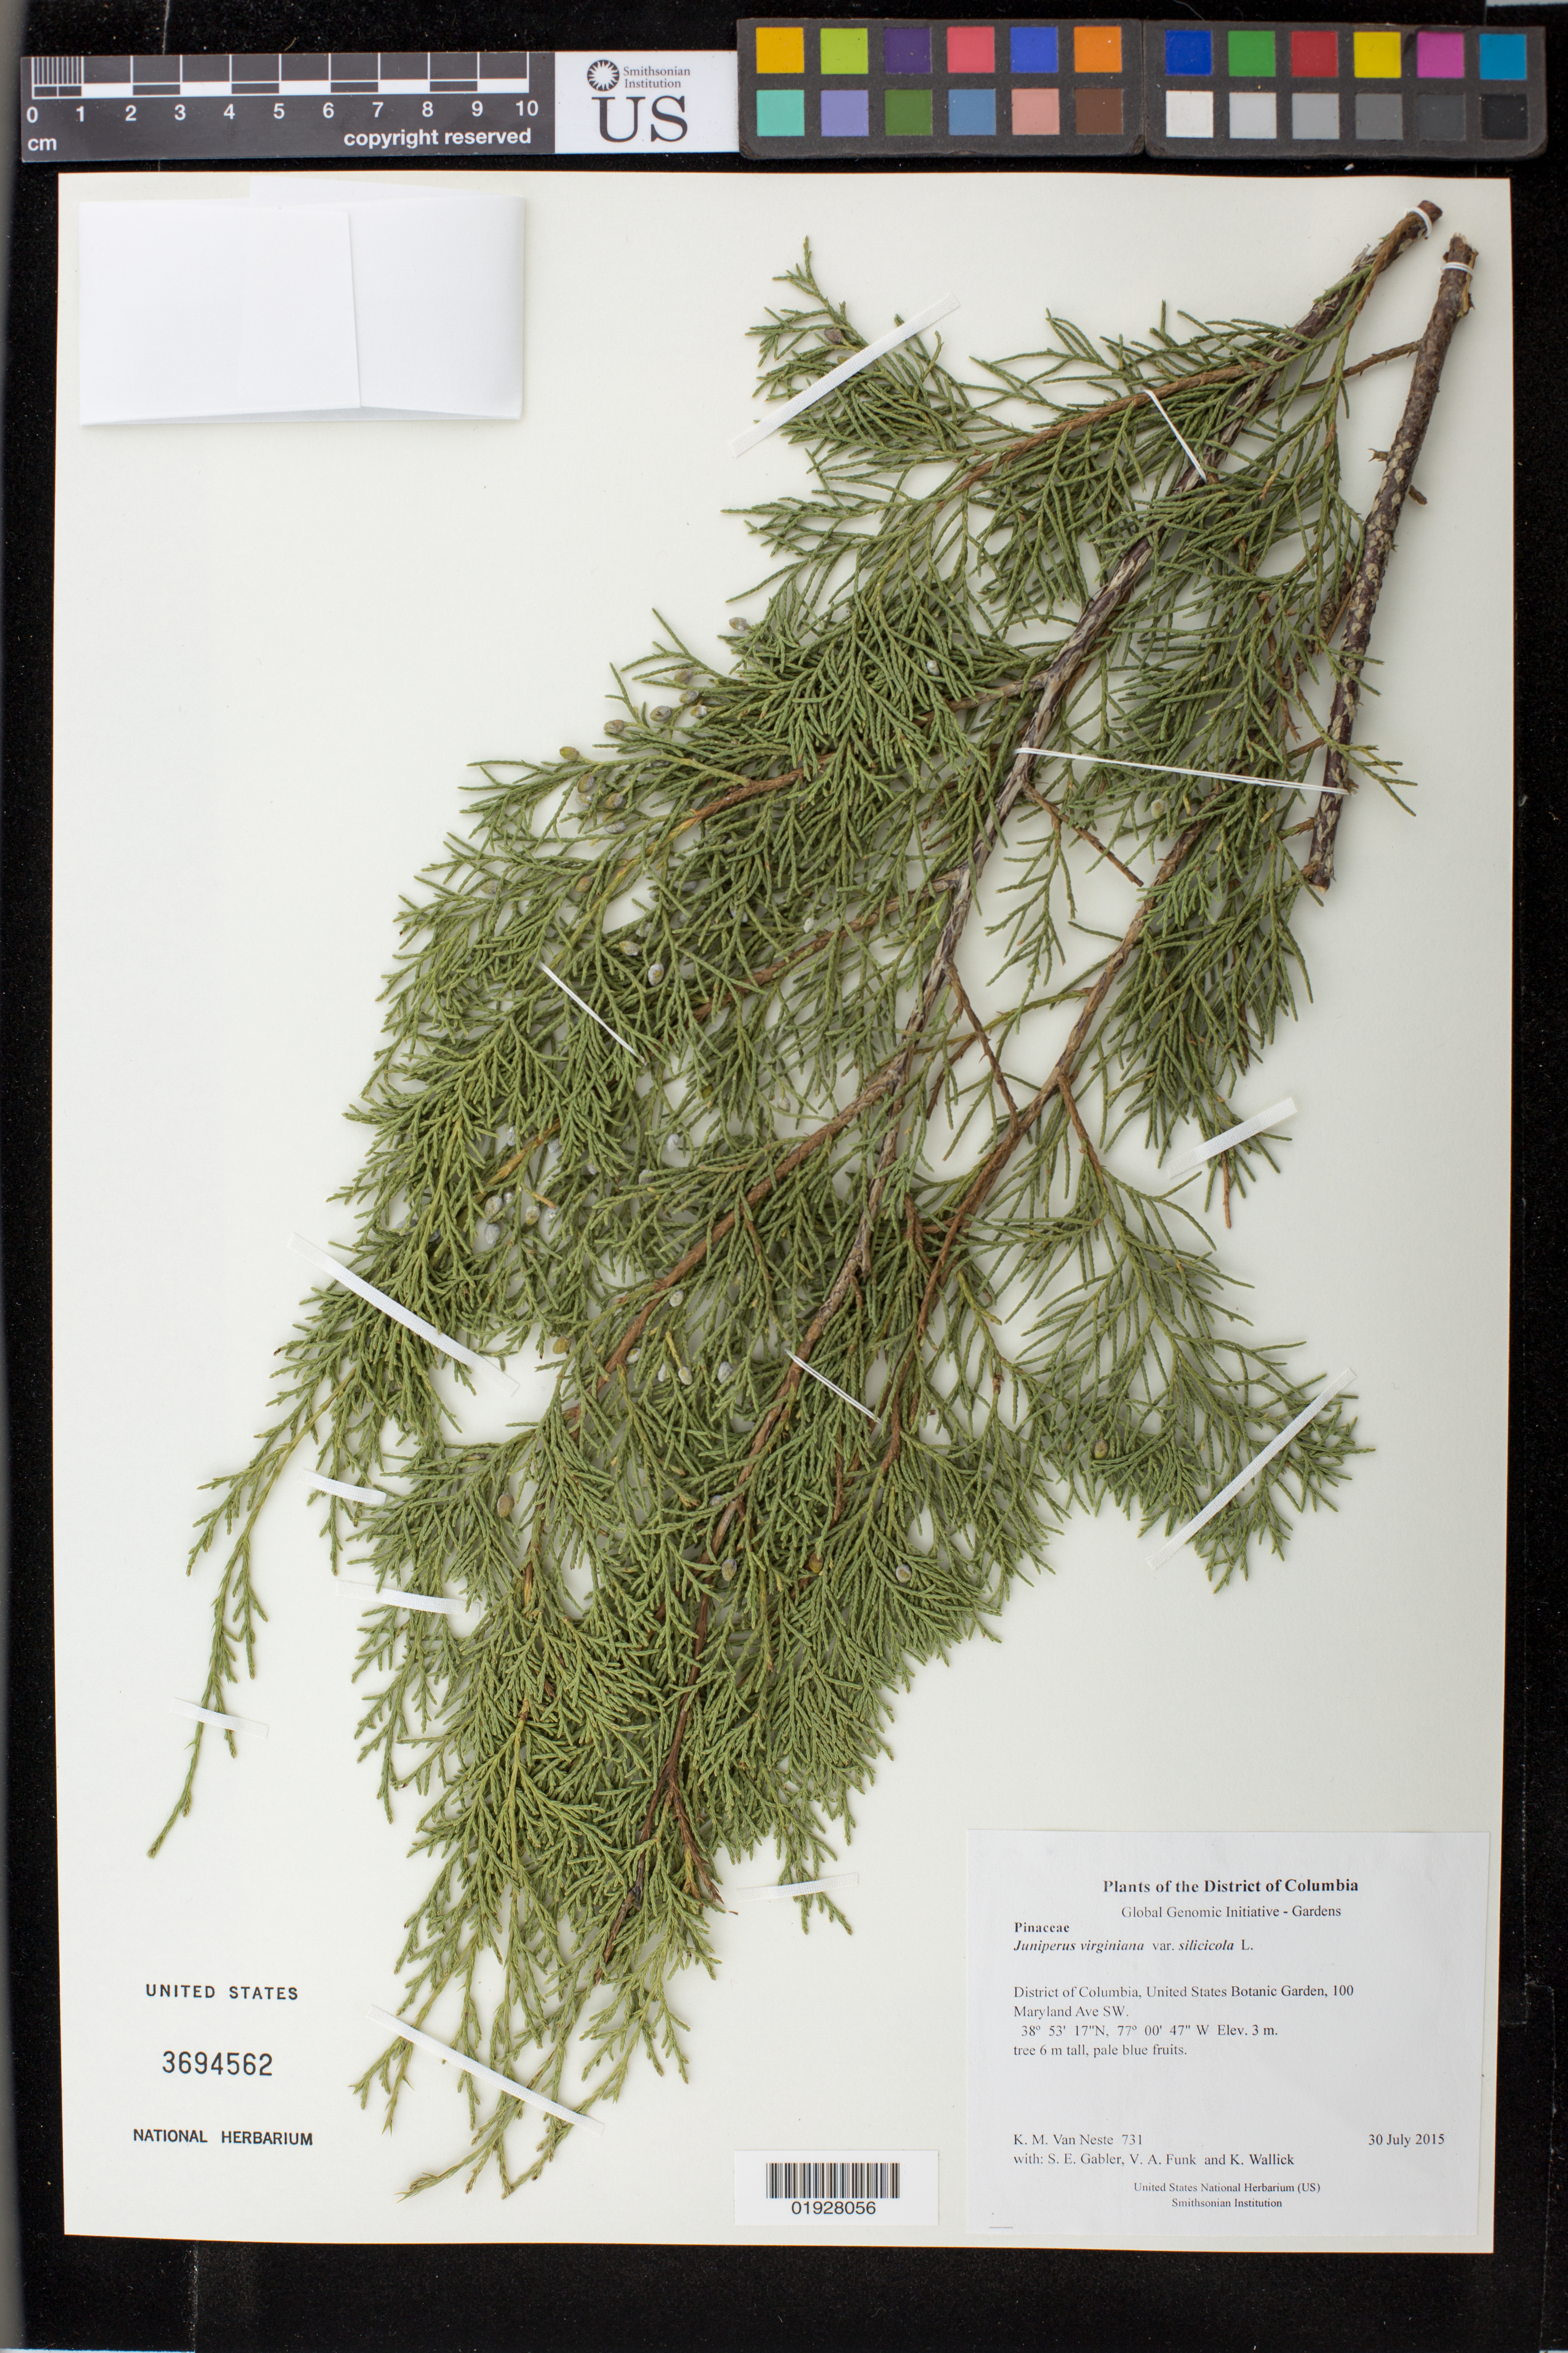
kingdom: Plantae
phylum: Tracheophyta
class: Pinopsida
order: Pinales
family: Cupressaceae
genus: Juniperus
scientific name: Juniperus virginiana var. silicicola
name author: (Small) A.E. Murray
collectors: K. M. Van Neste, S. E. Gabler, V. Funk & K. Wallick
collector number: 731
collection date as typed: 30 July 2015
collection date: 2015-07-30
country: United States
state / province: District of Columbia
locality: United States Botanic Garden, 100 Maryland Ave SW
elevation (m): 3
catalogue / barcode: US 3694562